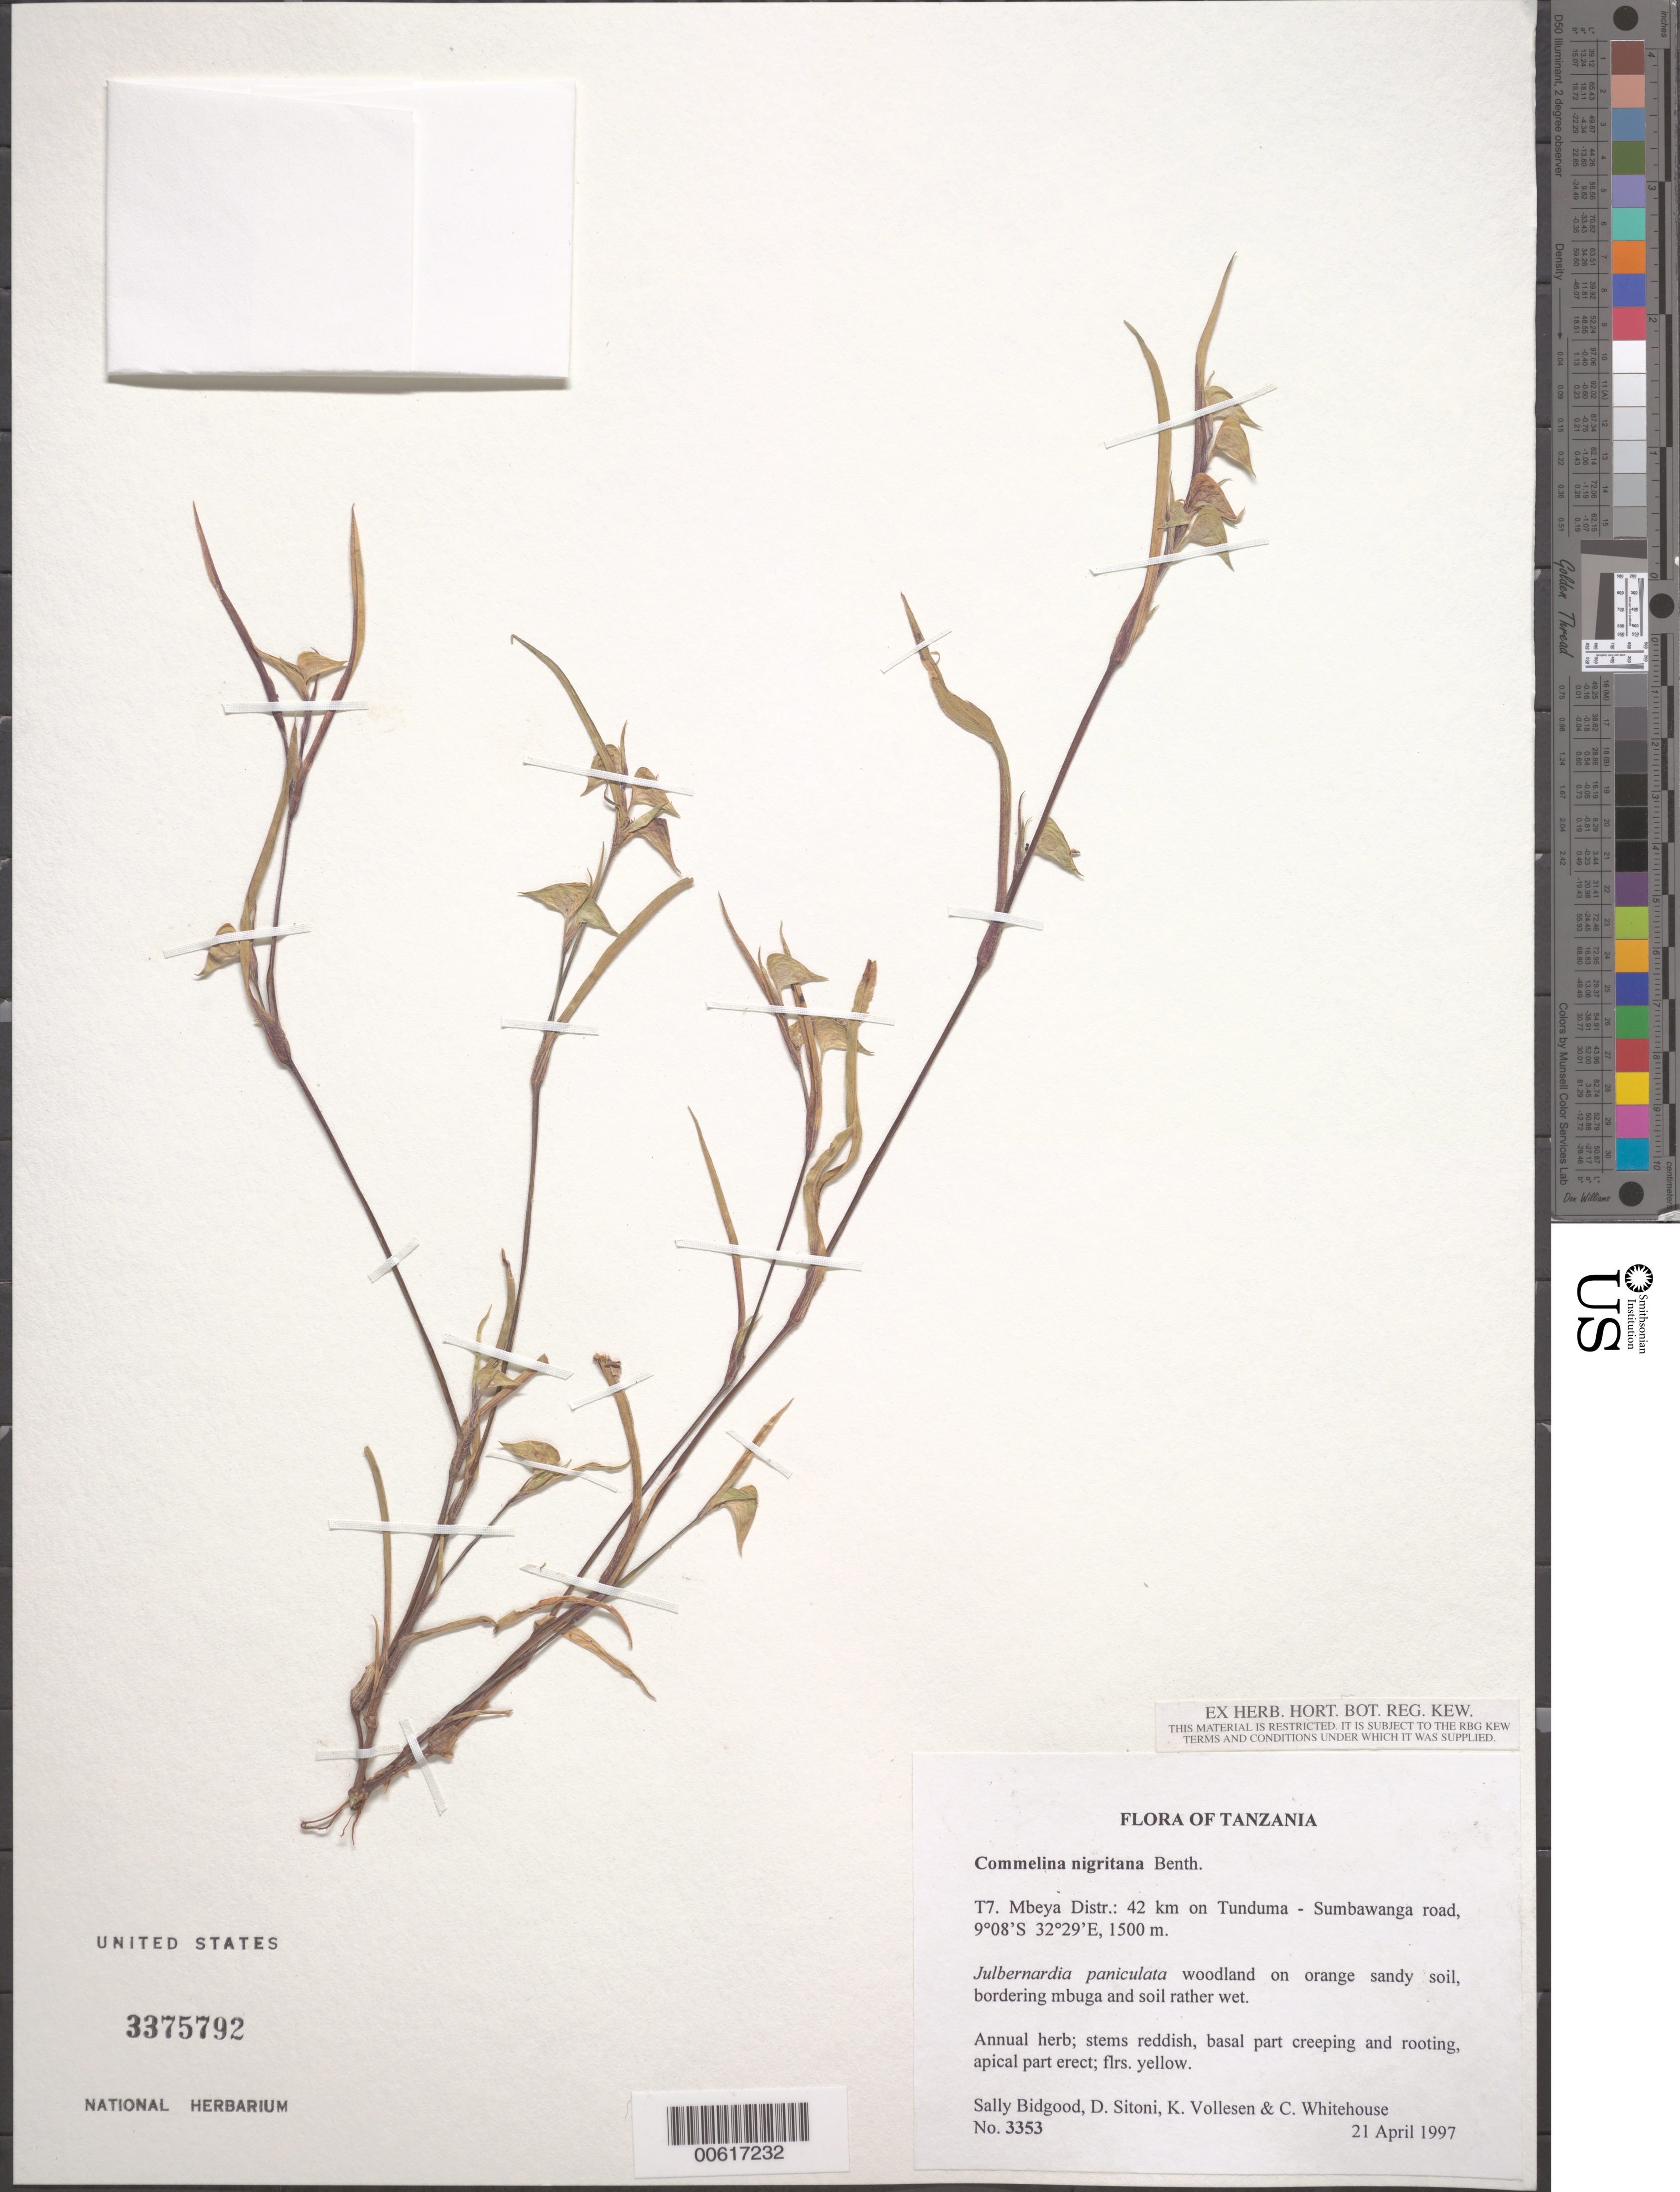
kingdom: Plantae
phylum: Tracheophyta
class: Liliopsida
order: Commelinales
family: Commelinaceae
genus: Commelina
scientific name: Commelina nigritana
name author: Benth.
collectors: G. Bidgood, D. Sitoni, K. Vollesen & C. Whitehouse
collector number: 3353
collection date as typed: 21 Apr 1997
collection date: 1997-04-21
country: Tanzania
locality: T7 mbeya dist., tunduma - sumbawanga road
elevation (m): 1500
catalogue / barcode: US 3375792